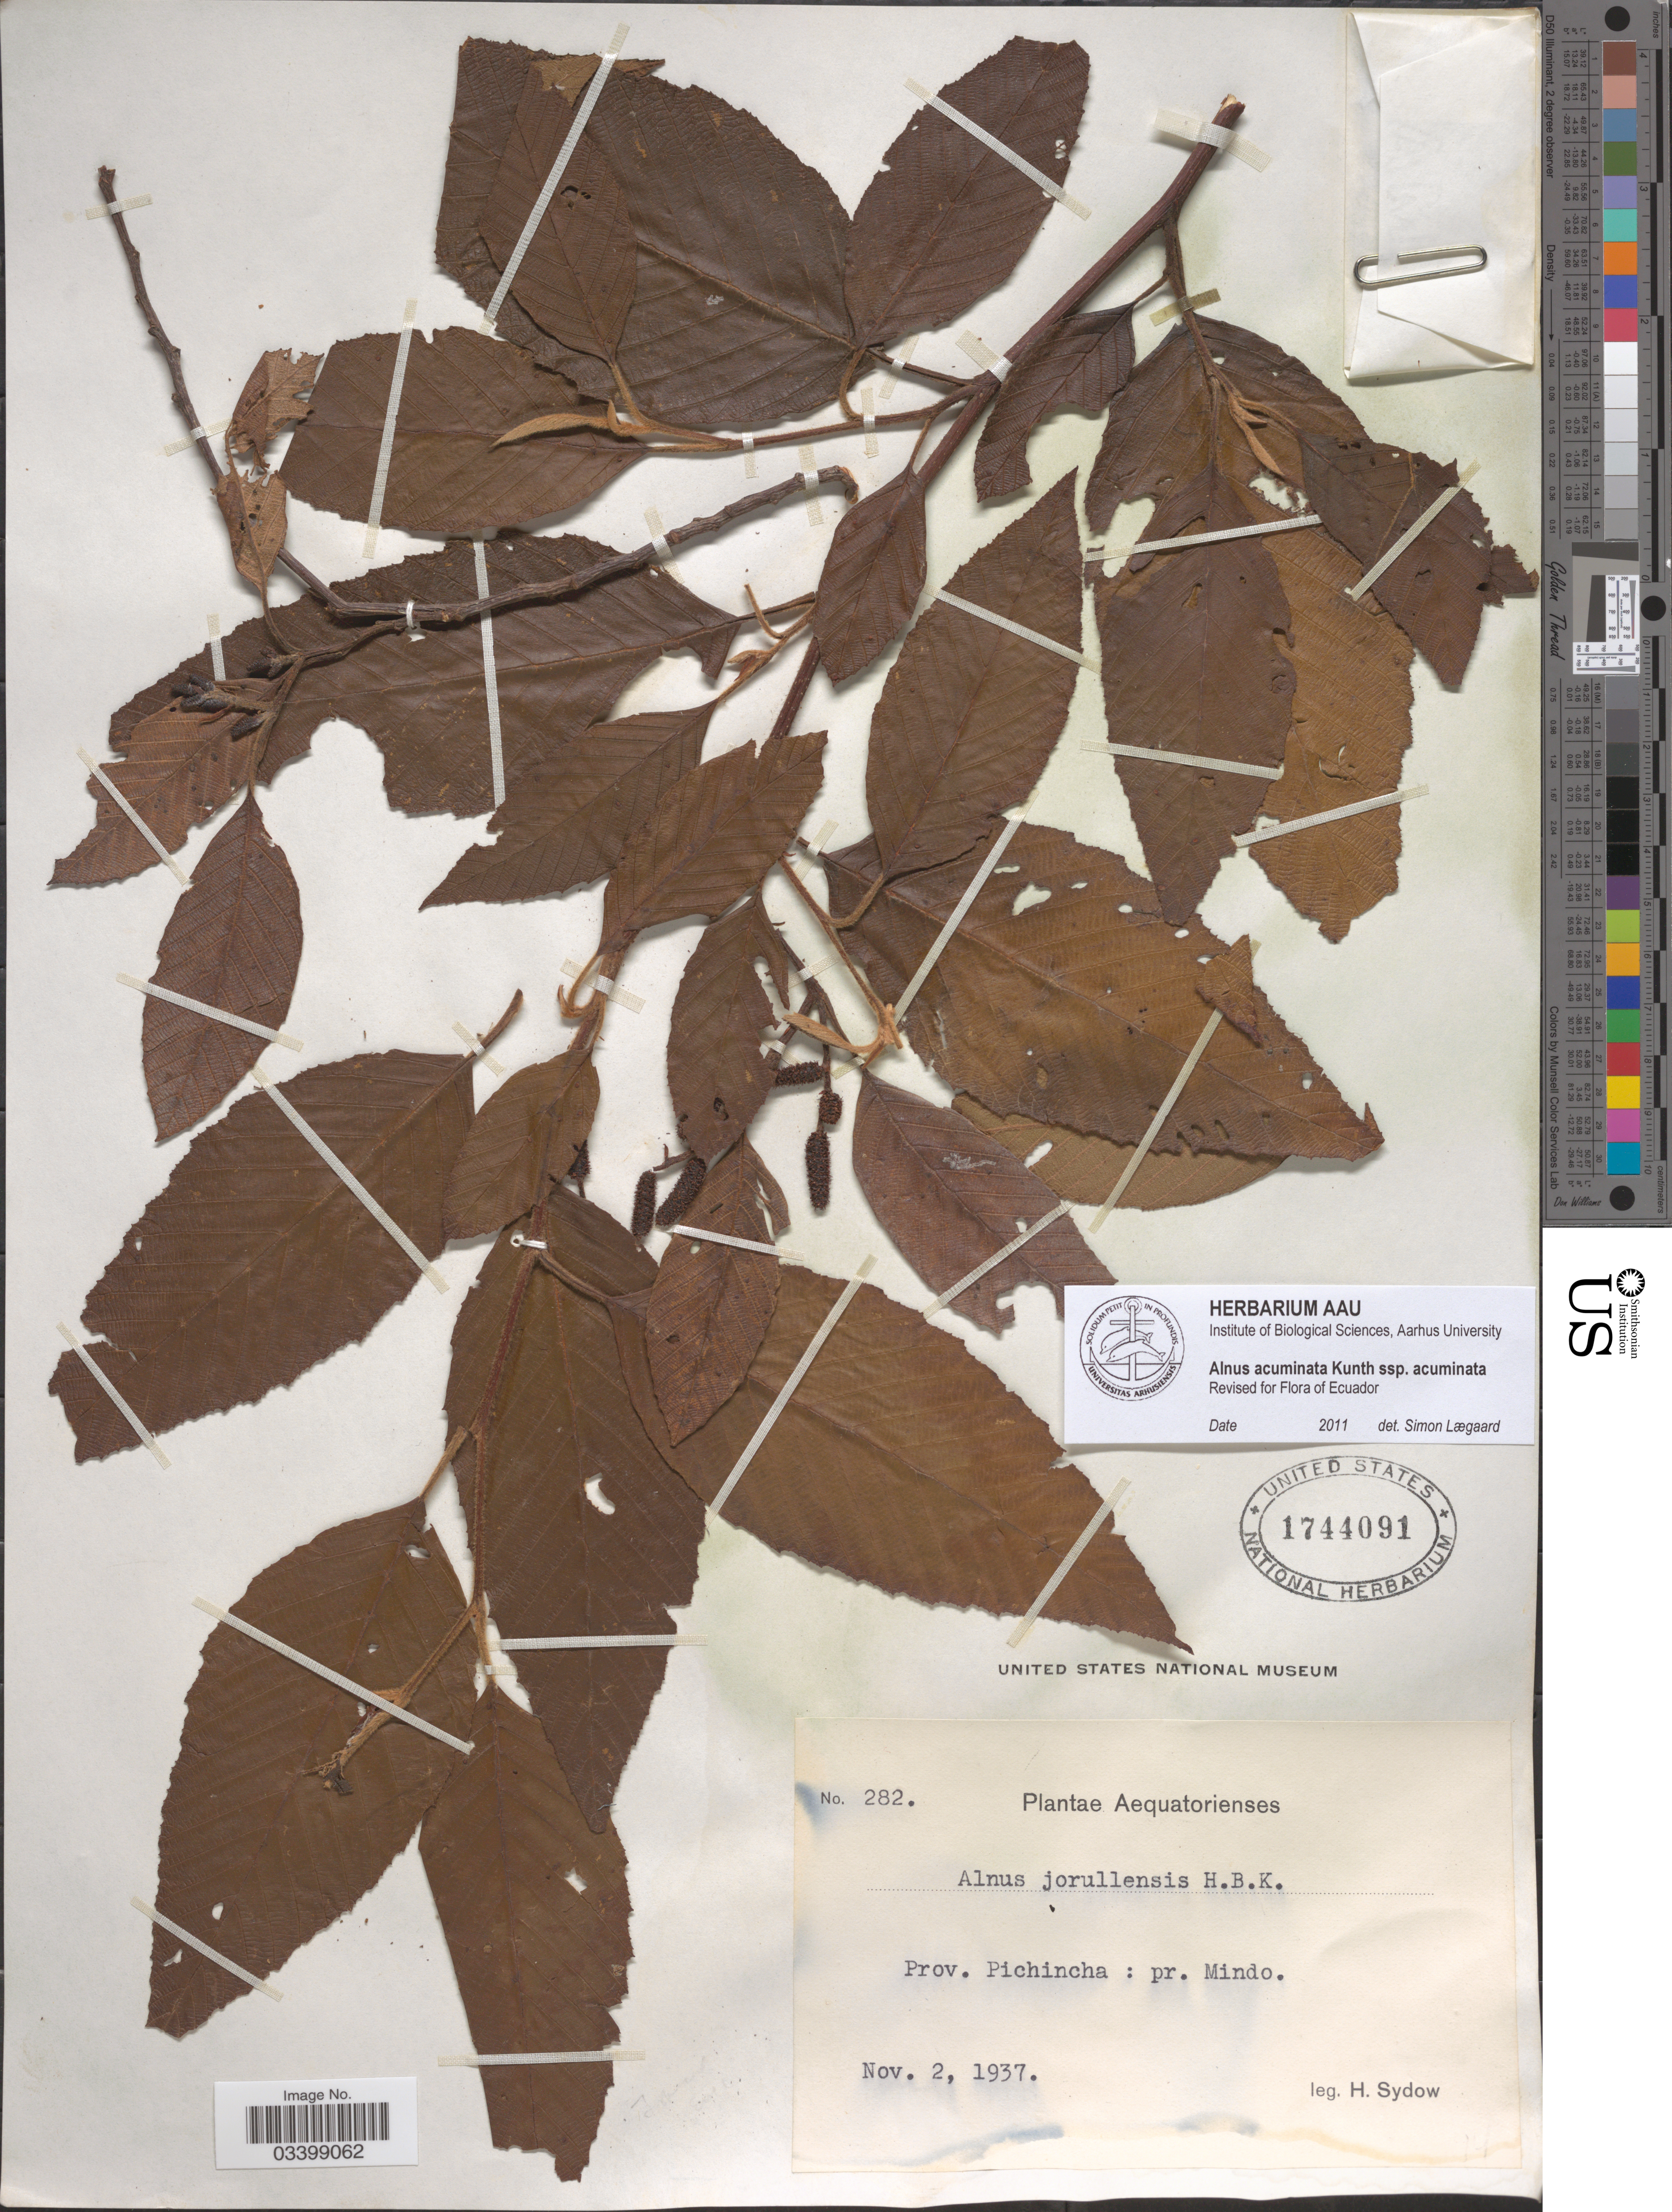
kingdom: Plantae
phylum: Tracheophyta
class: Magnoliopsida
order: Fagales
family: Betulaceae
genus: Alnus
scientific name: Alnus acuminata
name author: Kunth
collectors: H. Sydow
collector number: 282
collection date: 1937-11-02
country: Ecuador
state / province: Pichincha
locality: Prov. Pichincha: pr. Mindo.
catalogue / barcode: US 1744091